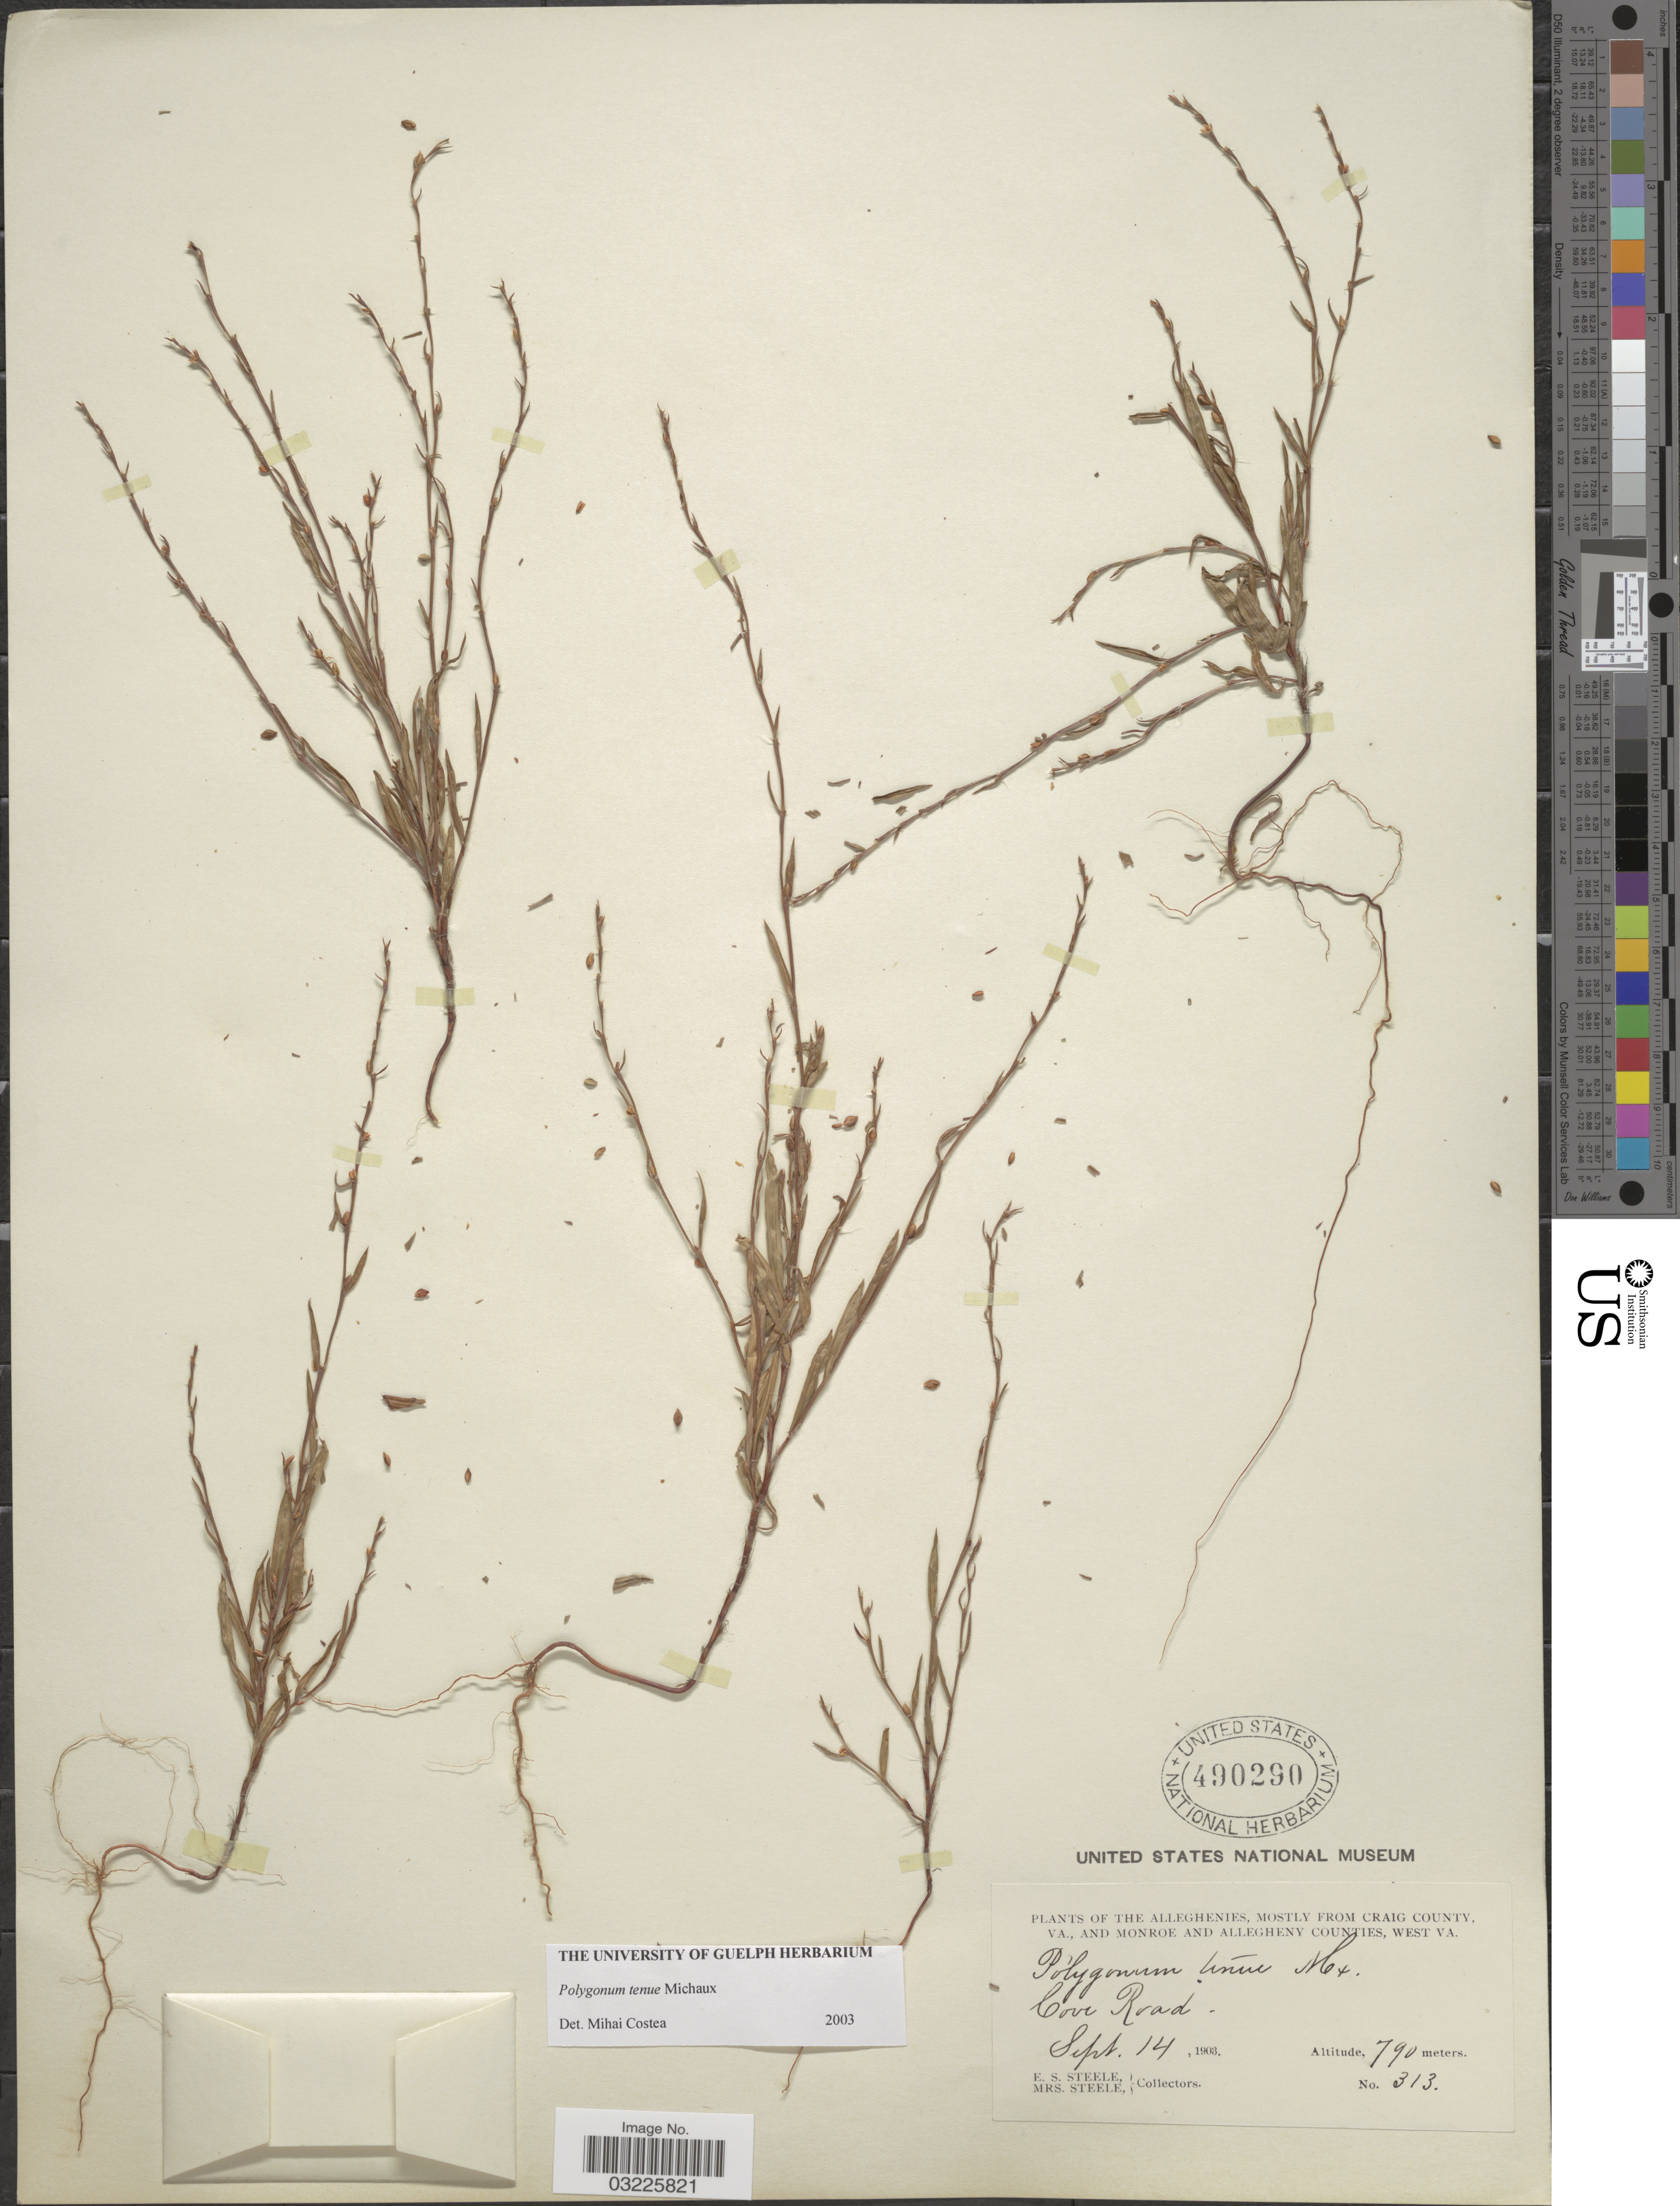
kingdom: Plantae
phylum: Tracheophyta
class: Magnoliopsida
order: Caryophyllales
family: Polygonaceae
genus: Polygonum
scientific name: Polygonum tenue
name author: F. Michx.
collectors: E. Steele & Mrs. E. S. Steele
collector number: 313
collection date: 1903-09-14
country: United States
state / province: Virginia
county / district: Craig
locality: The Alleghenies, mostly from Craig County, Va., and Monroe and Allegheny Counties, West Va. Cove Road.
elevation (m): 790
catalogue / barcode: US 490290